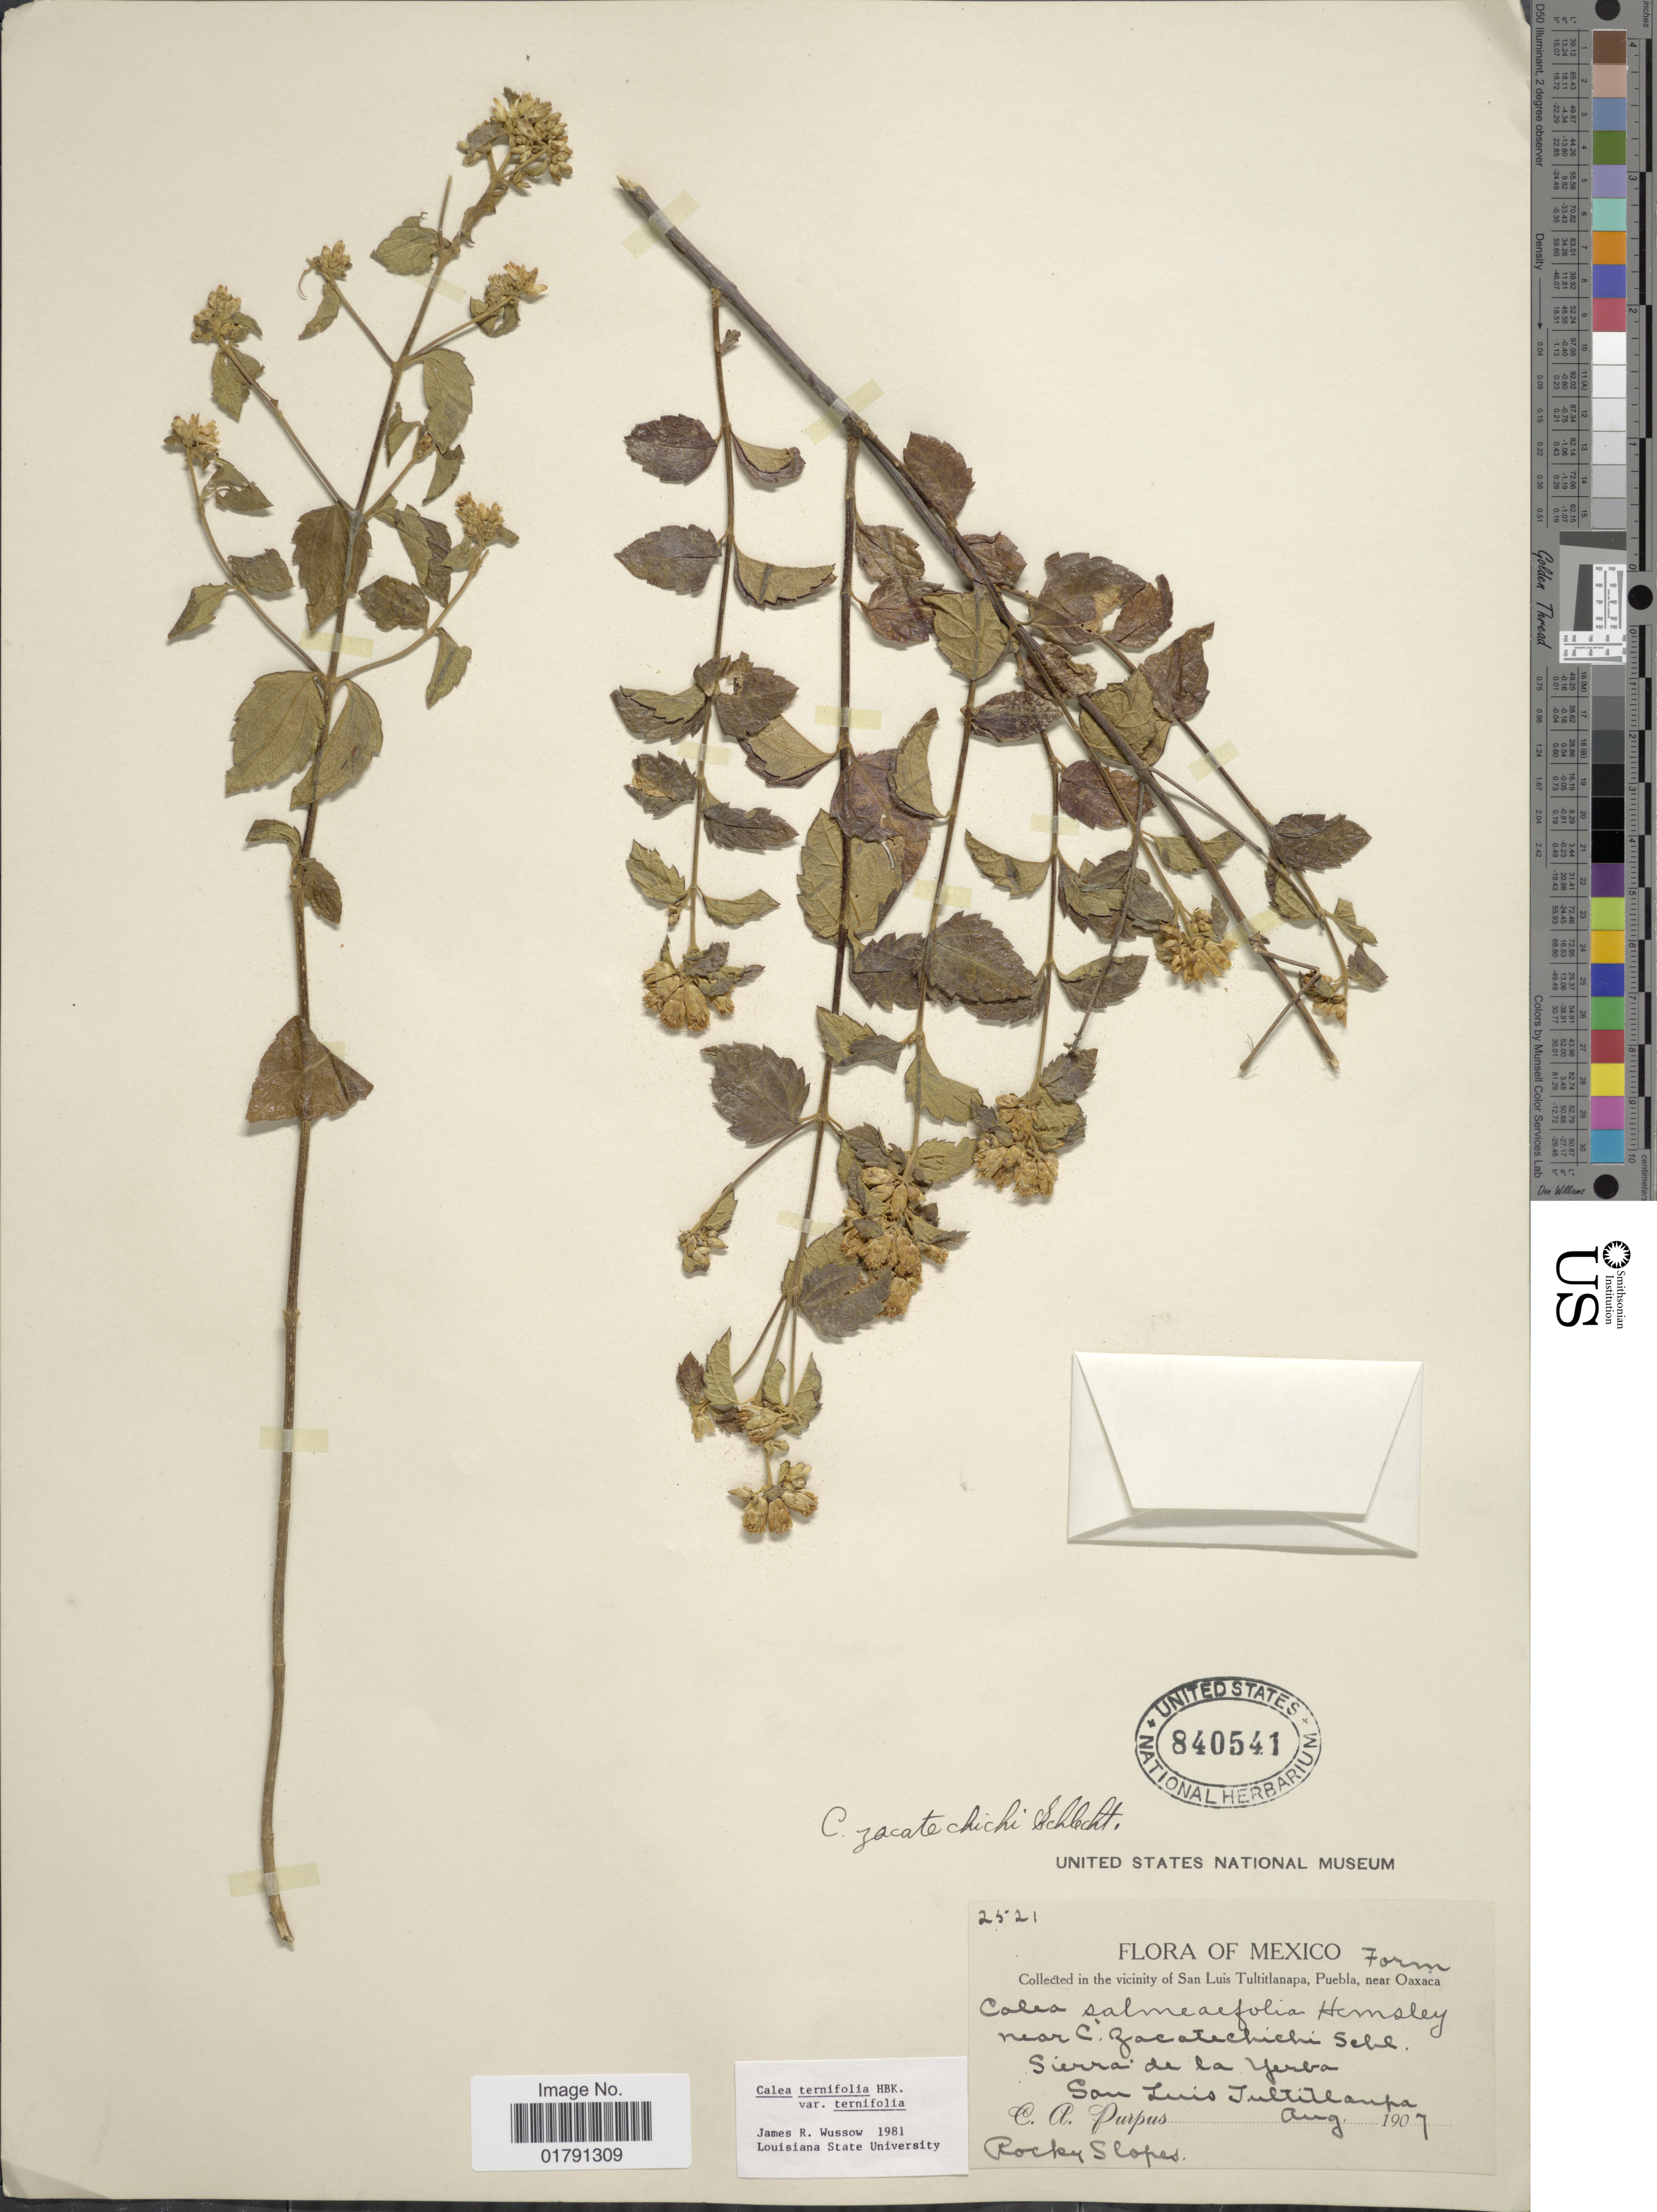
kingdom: Plantae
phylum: Tracheophyta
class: Magnoliopsida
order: Asterales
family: Asteraceae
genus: Calea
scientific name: Calea ternifolia var. ternifolia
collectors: C. A. Purpus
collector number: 2521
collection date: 1907-08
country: Mexico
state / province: Puebla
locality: Vicinity of San Luis Tultitlanapa, Puebla, near Oaxaca, Sierra de la Yerba, San Luis Tultitlanapa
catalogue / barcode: US 840541